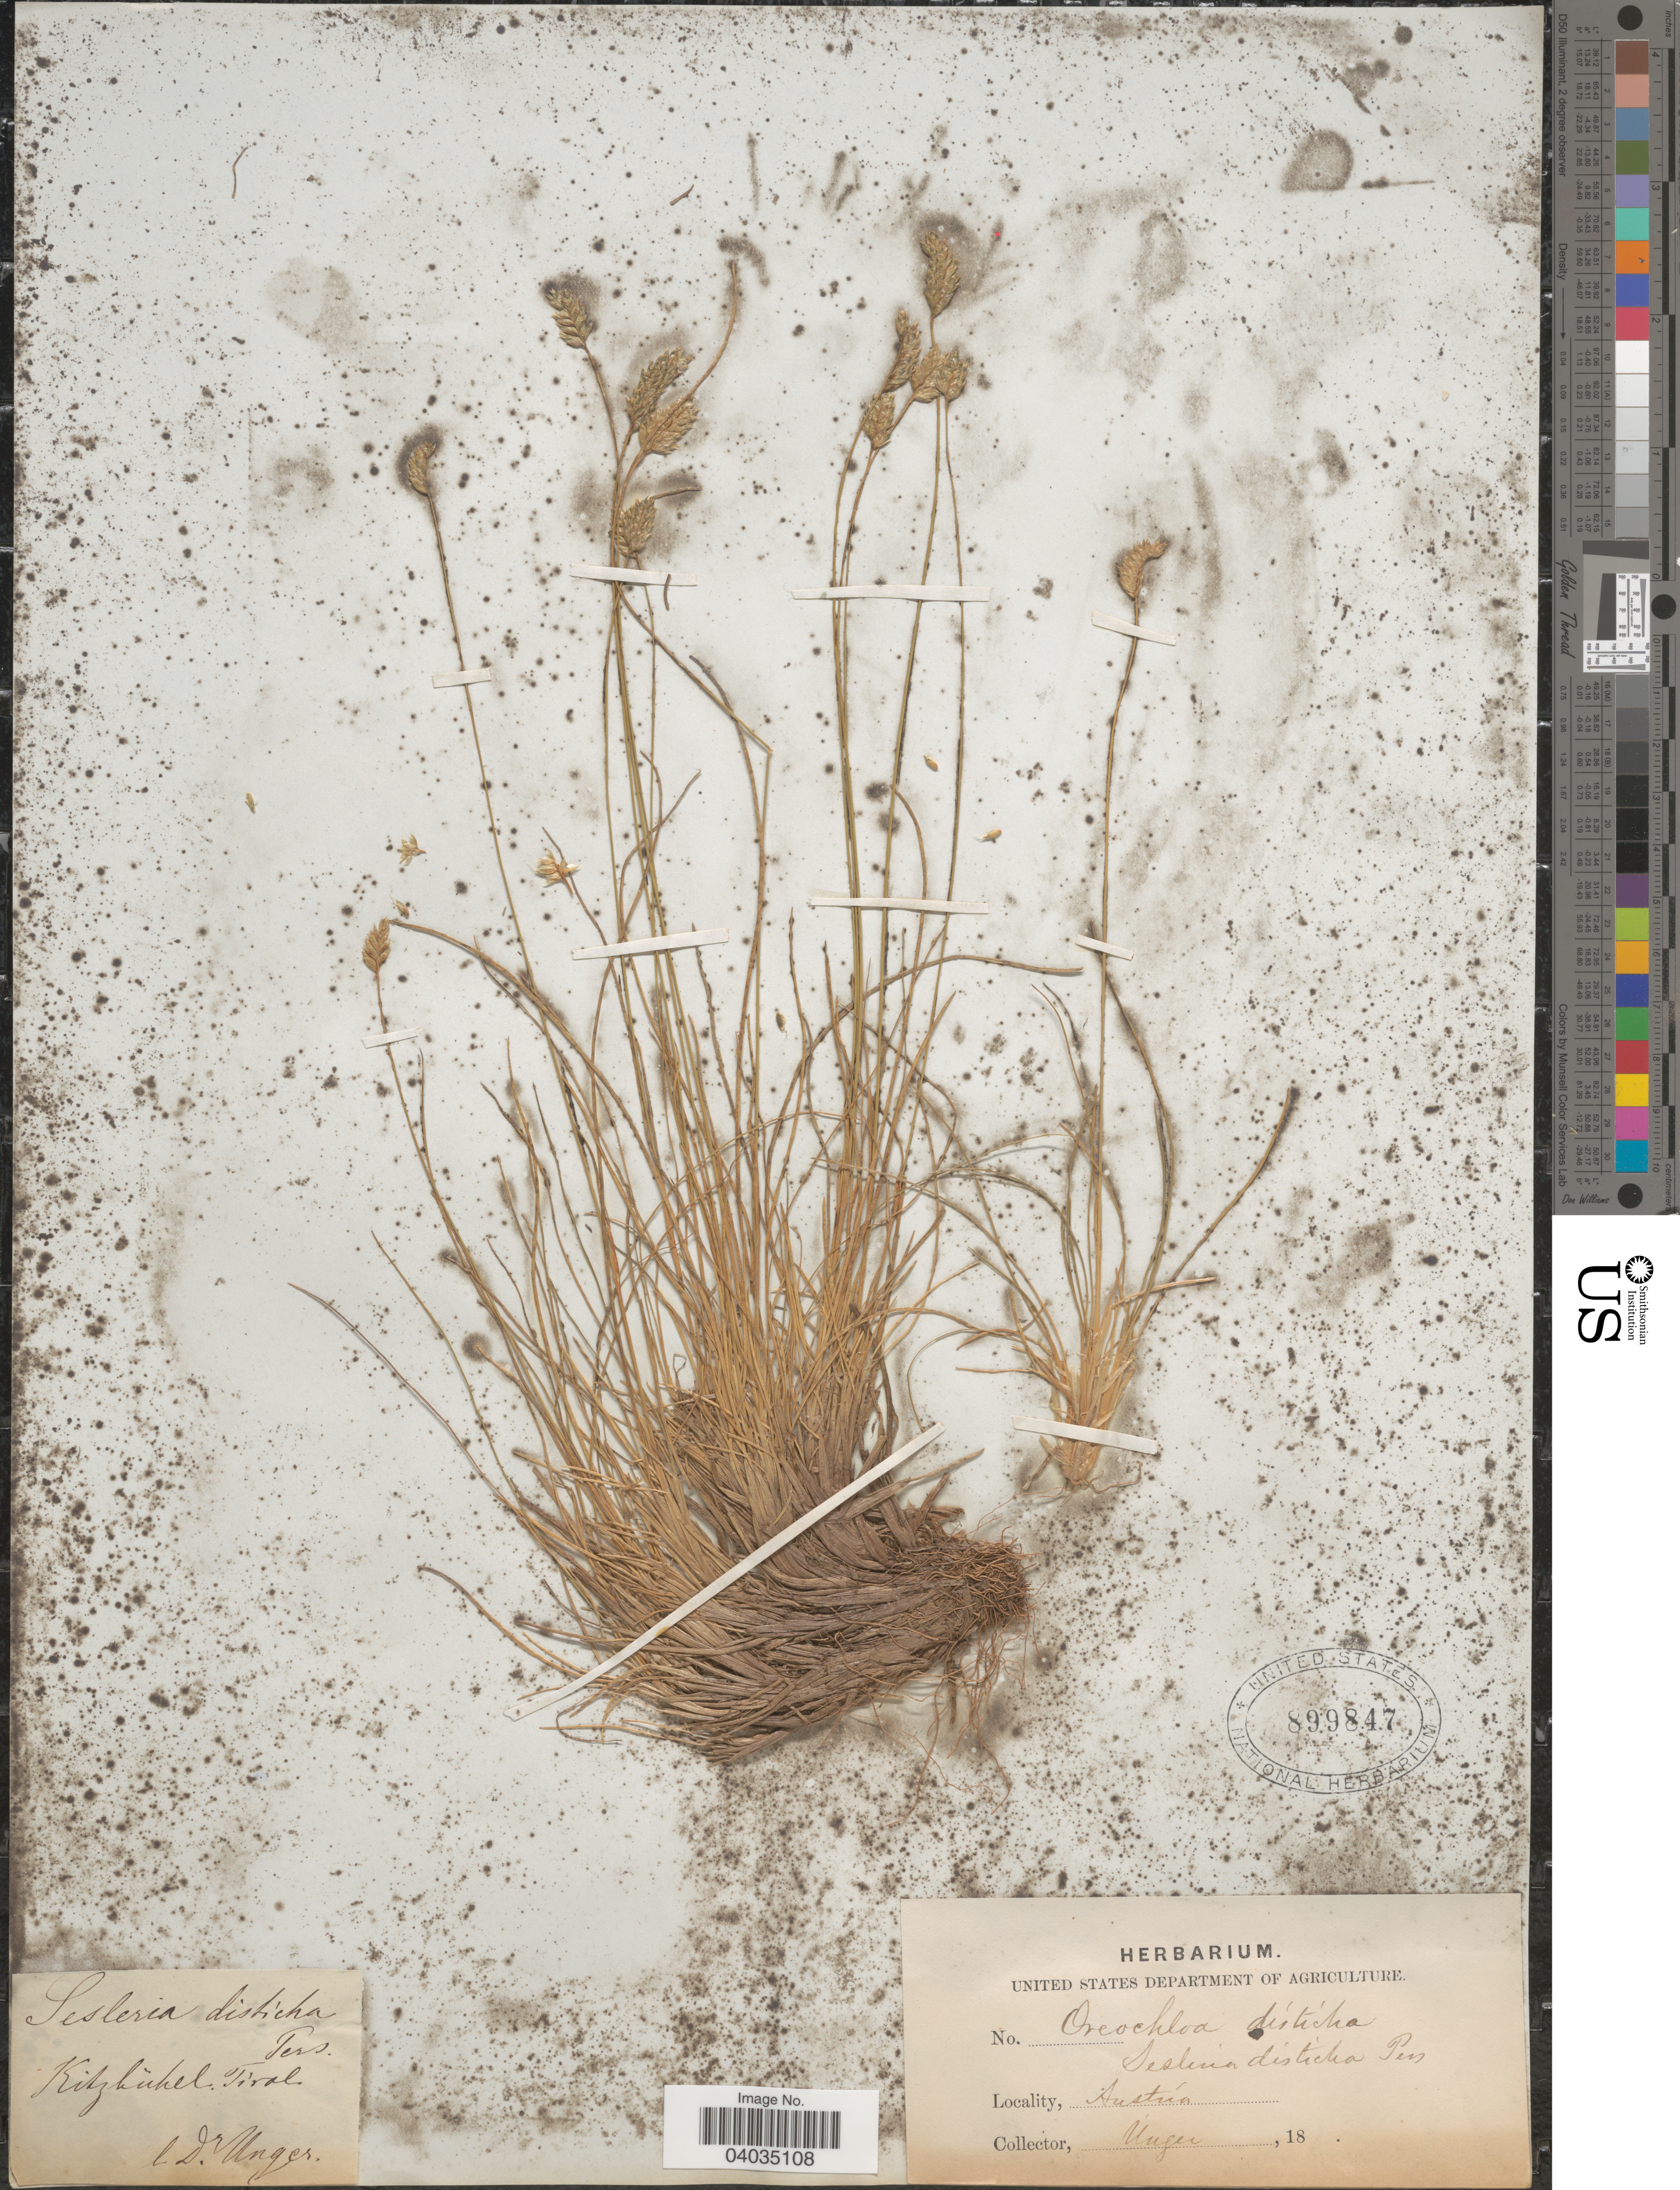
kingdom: Plantae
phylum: Tracheophyta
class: Liliopsida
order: Poales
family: Poaceae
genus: Oreochloa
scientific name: Oreochloa disticha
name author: (Wulfen) Link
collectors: Unger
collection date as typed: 18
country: Austria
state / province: Tirol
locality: Kitzbühel.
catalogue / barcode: US 899847